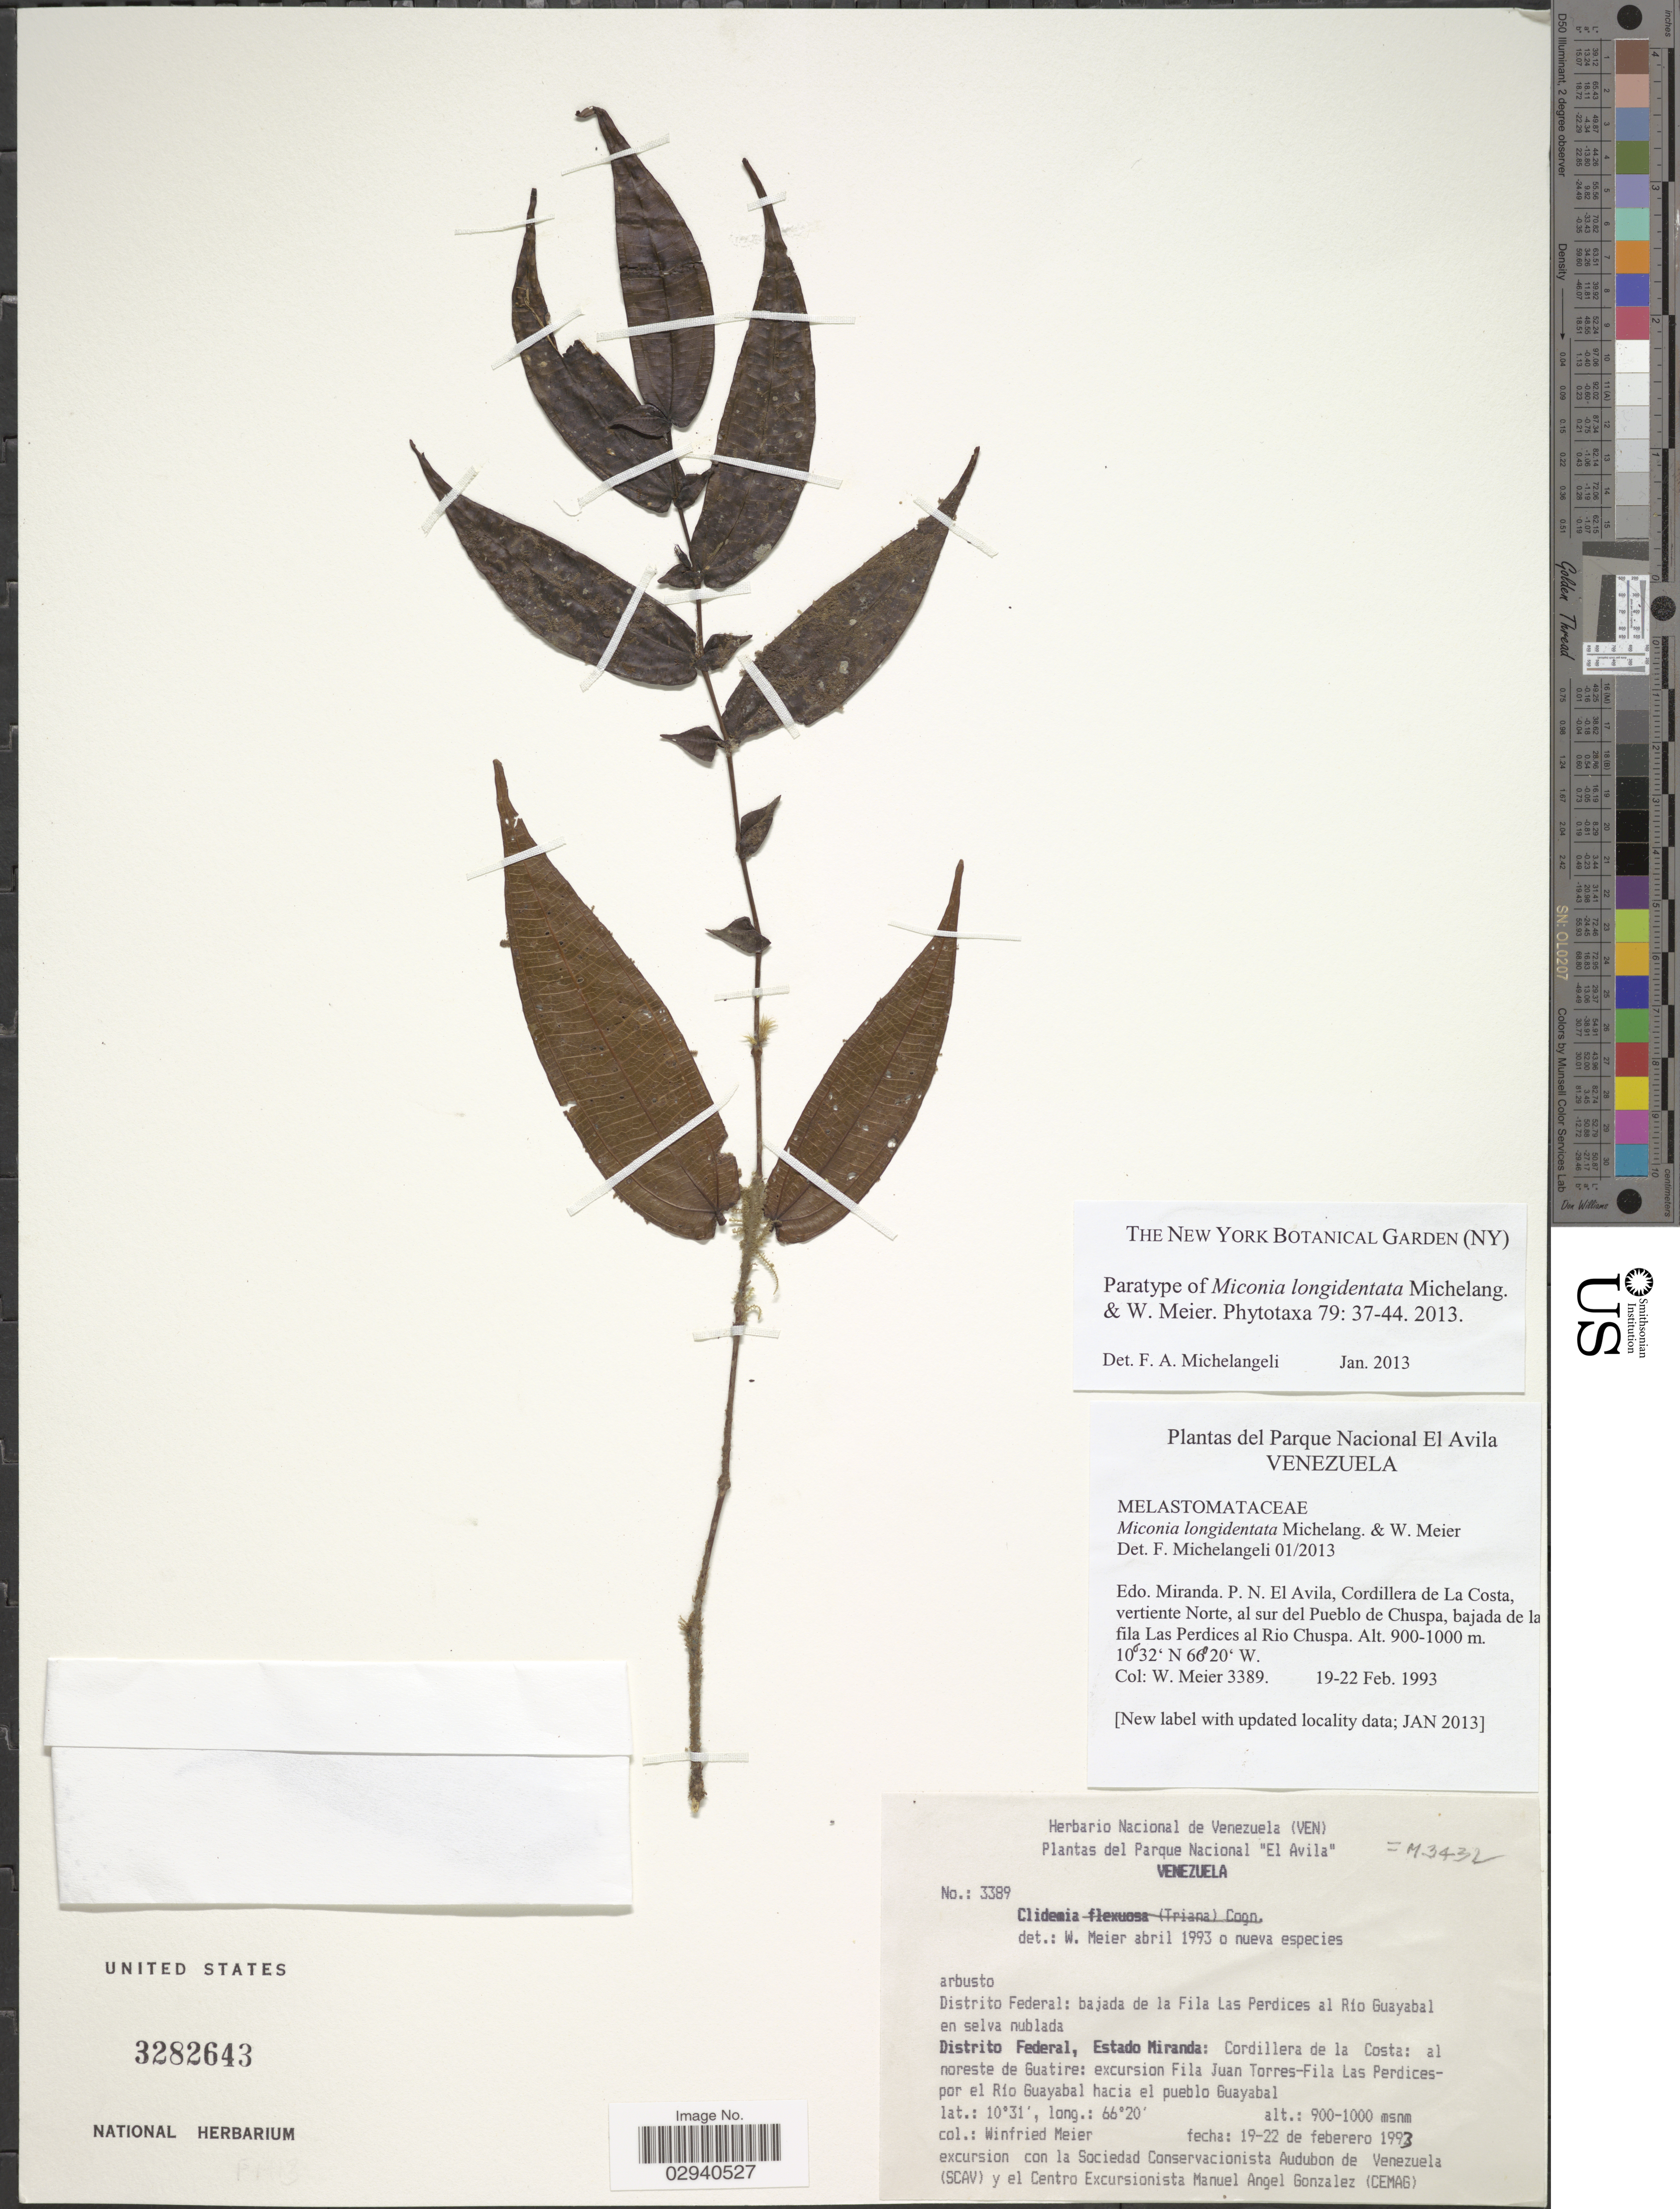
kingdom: Plantae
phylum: Tracheophyta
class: Magnoliopsida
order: Myrtales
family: Melastomataceae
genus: Miconia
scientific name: Miconia longidentata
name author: Michelang. & Meier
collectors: W. Meier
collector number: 3389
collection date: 1993-02-19/1993-02-22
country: Venezuela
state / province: Miranda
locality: Distrito Federal. Cordillera de la Costa: al noreste de Guatire: excursion Fila Juan Torres-Fila Las Perdices por el Río Guayabal hacia el pueblo Guayabal.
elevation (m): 900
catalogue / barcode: US 3282643